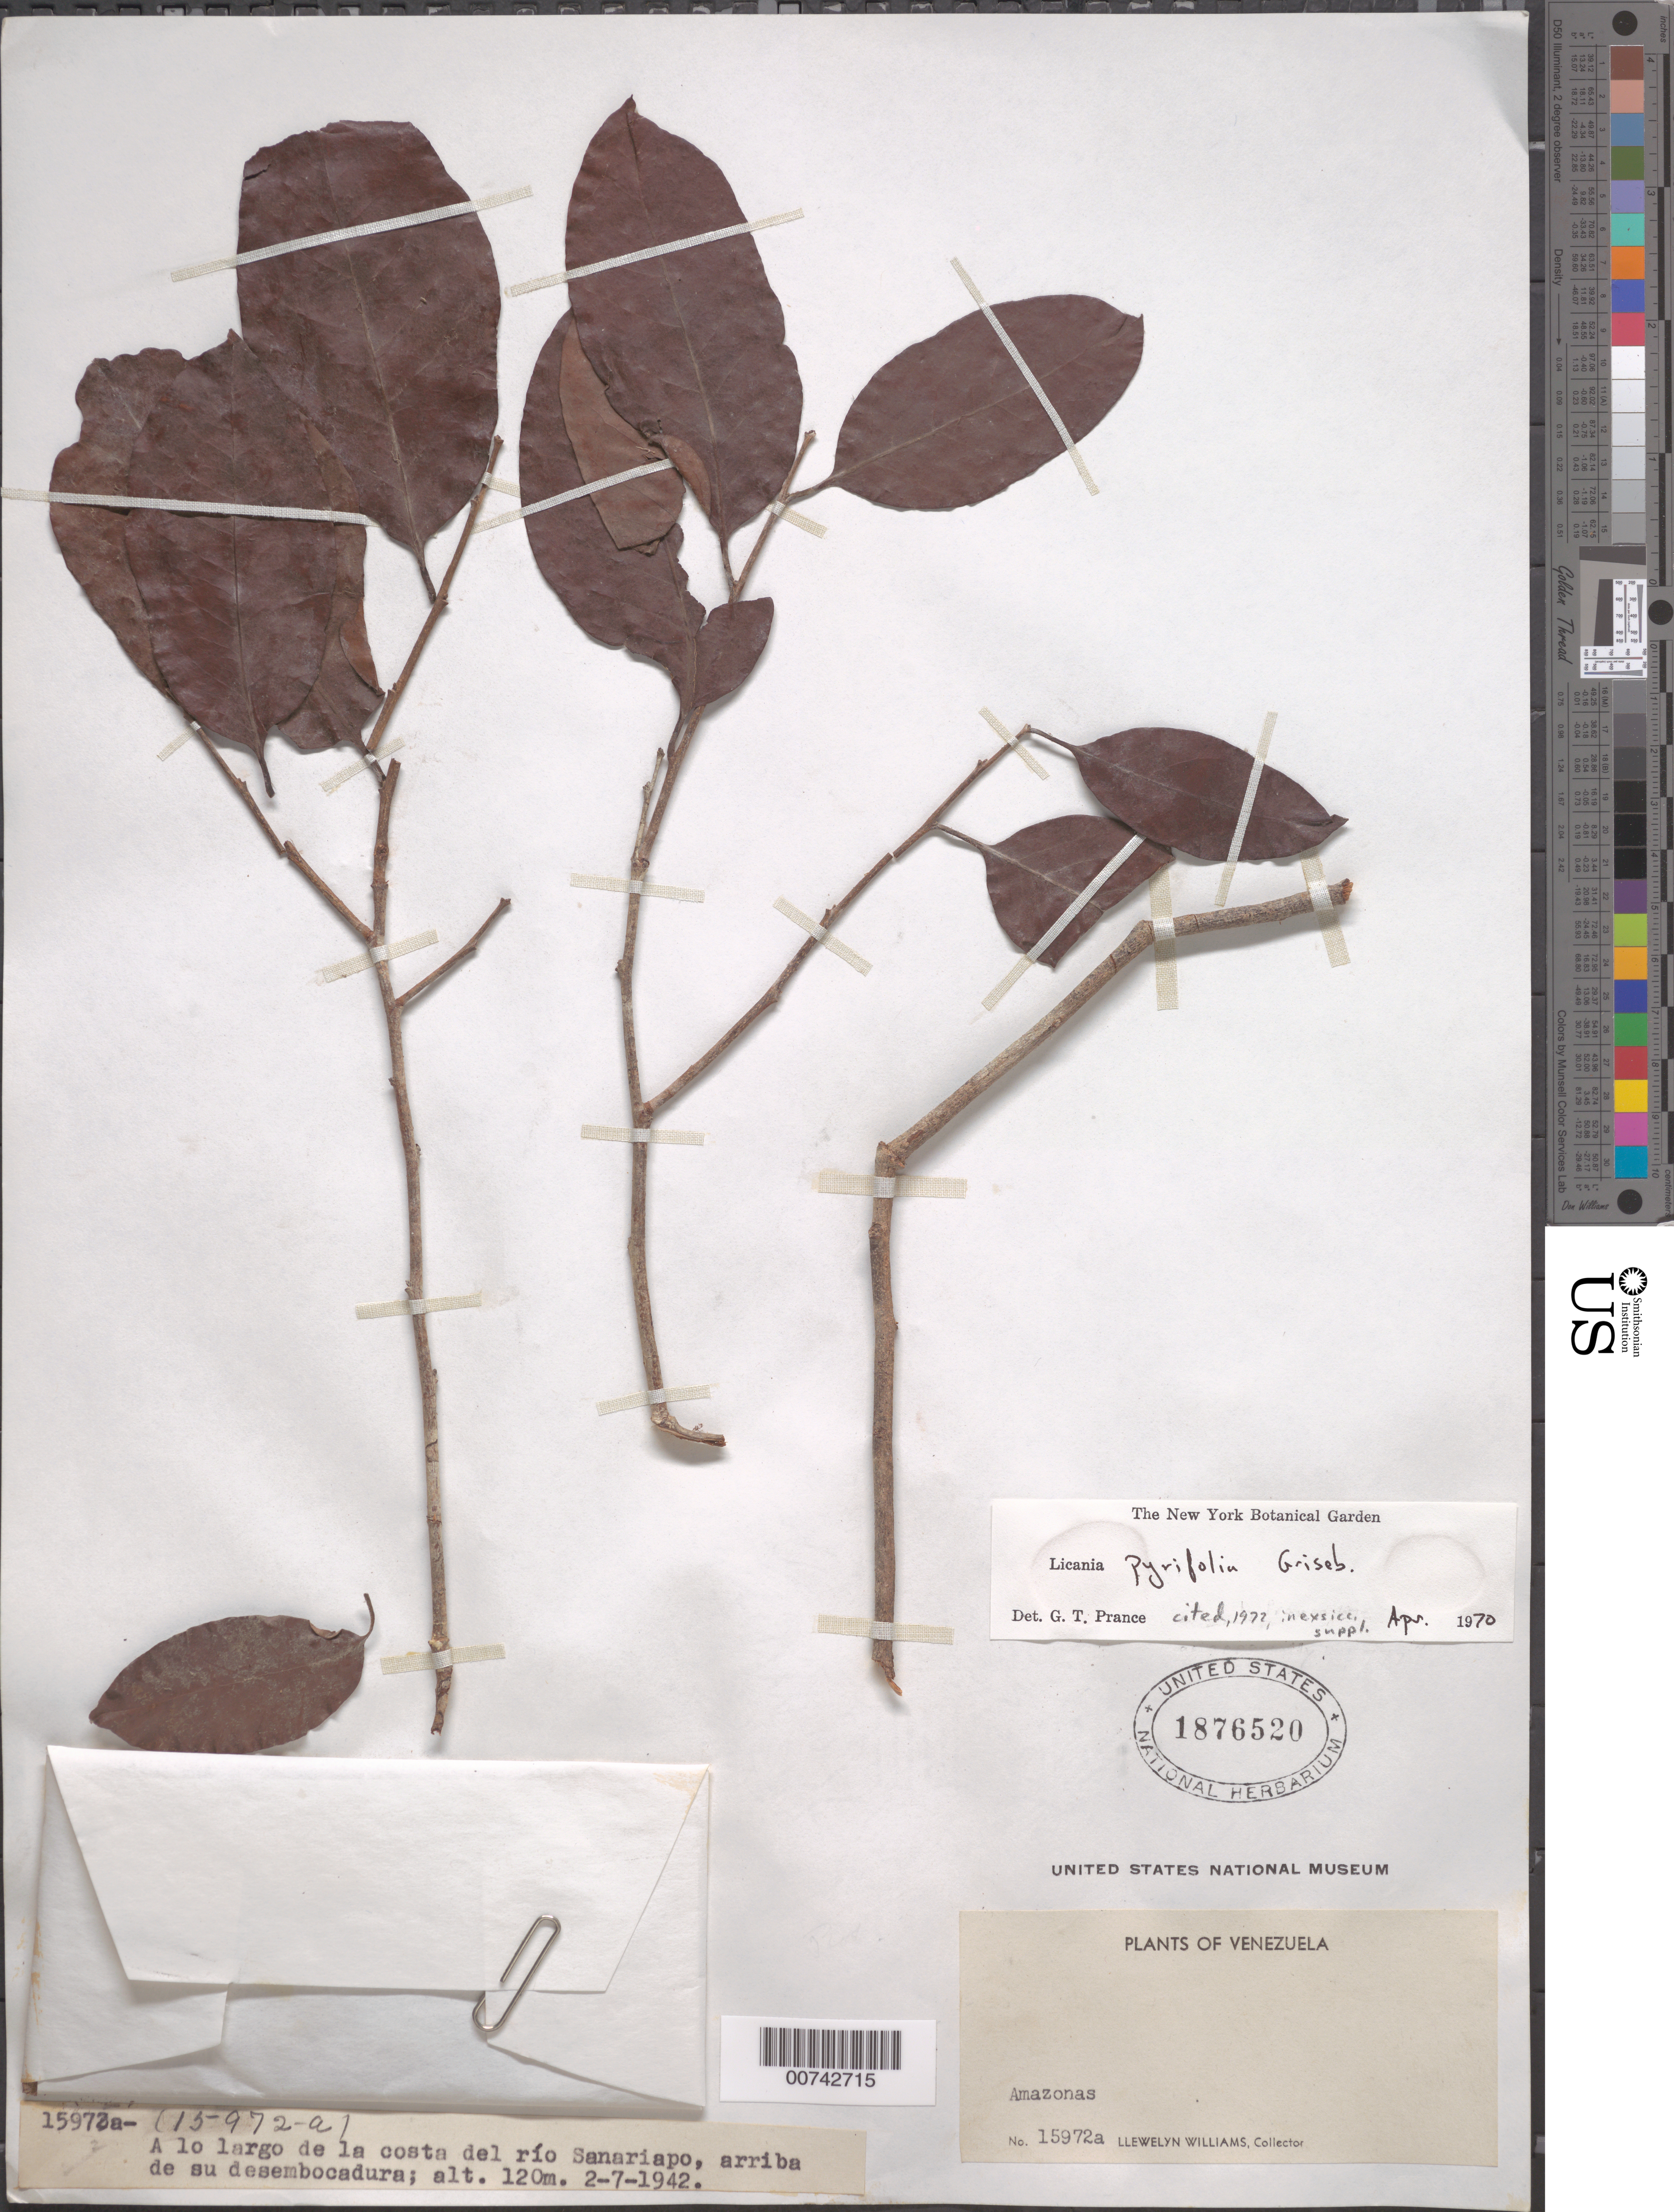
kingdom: Plantae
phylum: Tracheophyta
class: Magnoliopsida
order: Malpighiales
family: Chrysobalanaceae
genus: Moquilea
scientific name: Moquilea pyrifolia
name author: (Griseb.) R.O. Williams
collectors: Ll. Williams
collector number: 15972 a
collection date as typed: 2-Jul-42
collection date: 1942-07-02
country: Venezuela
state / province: Amazonas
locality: Río Sanariapo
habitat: A lo largo de la costa del rio, arriba de su desembocadura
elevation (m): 120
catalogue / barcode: US 1876520